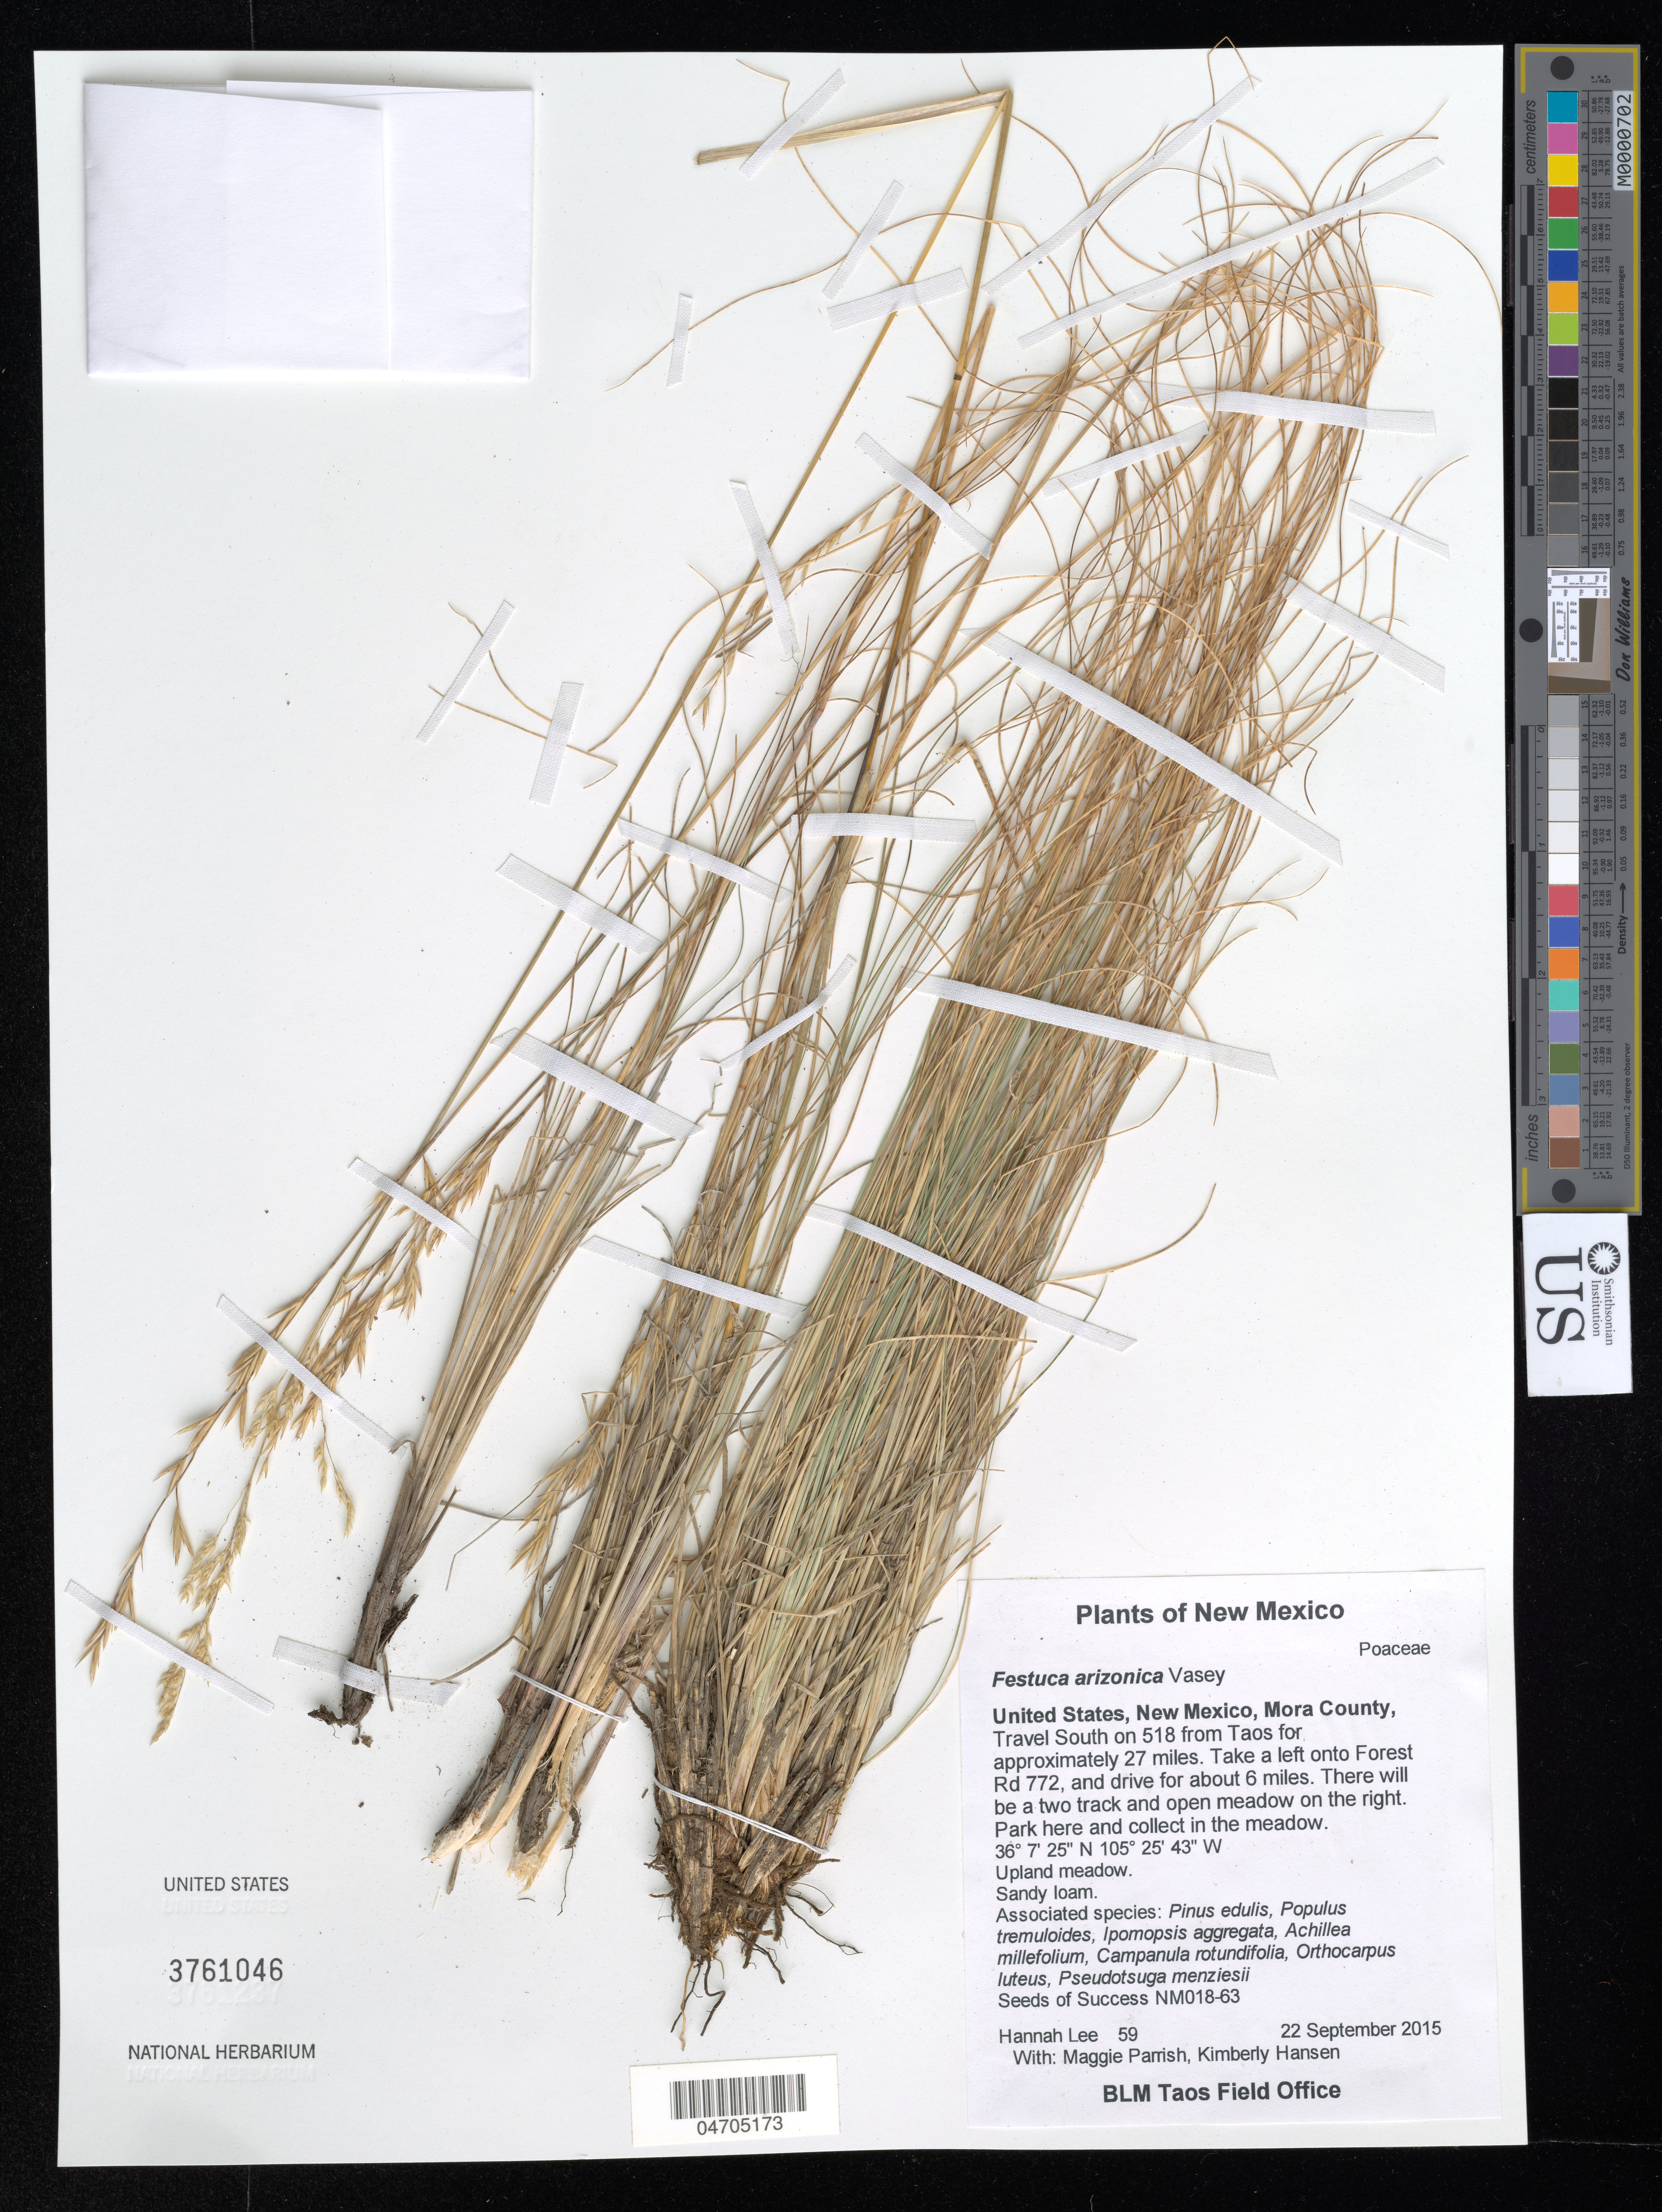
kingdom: Plantae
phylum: Tracheophyta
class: Liliopsida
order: Poales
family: Poaceae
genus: Festuca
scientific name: Festuca arizonica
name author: Vasey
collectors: H. Lee, M. Parrish & K. Hansen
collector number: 59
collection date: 2015-09-22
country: United States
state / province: New Mexico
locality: Mora County, Travel South on 518 from Taos for approximately 27 miles. Take a left onto Forest Rd 772, and drive for about 6 miles. There will be a two track and open meadow on the right. Park here and collect in the meadow.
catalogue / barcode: US 3761046